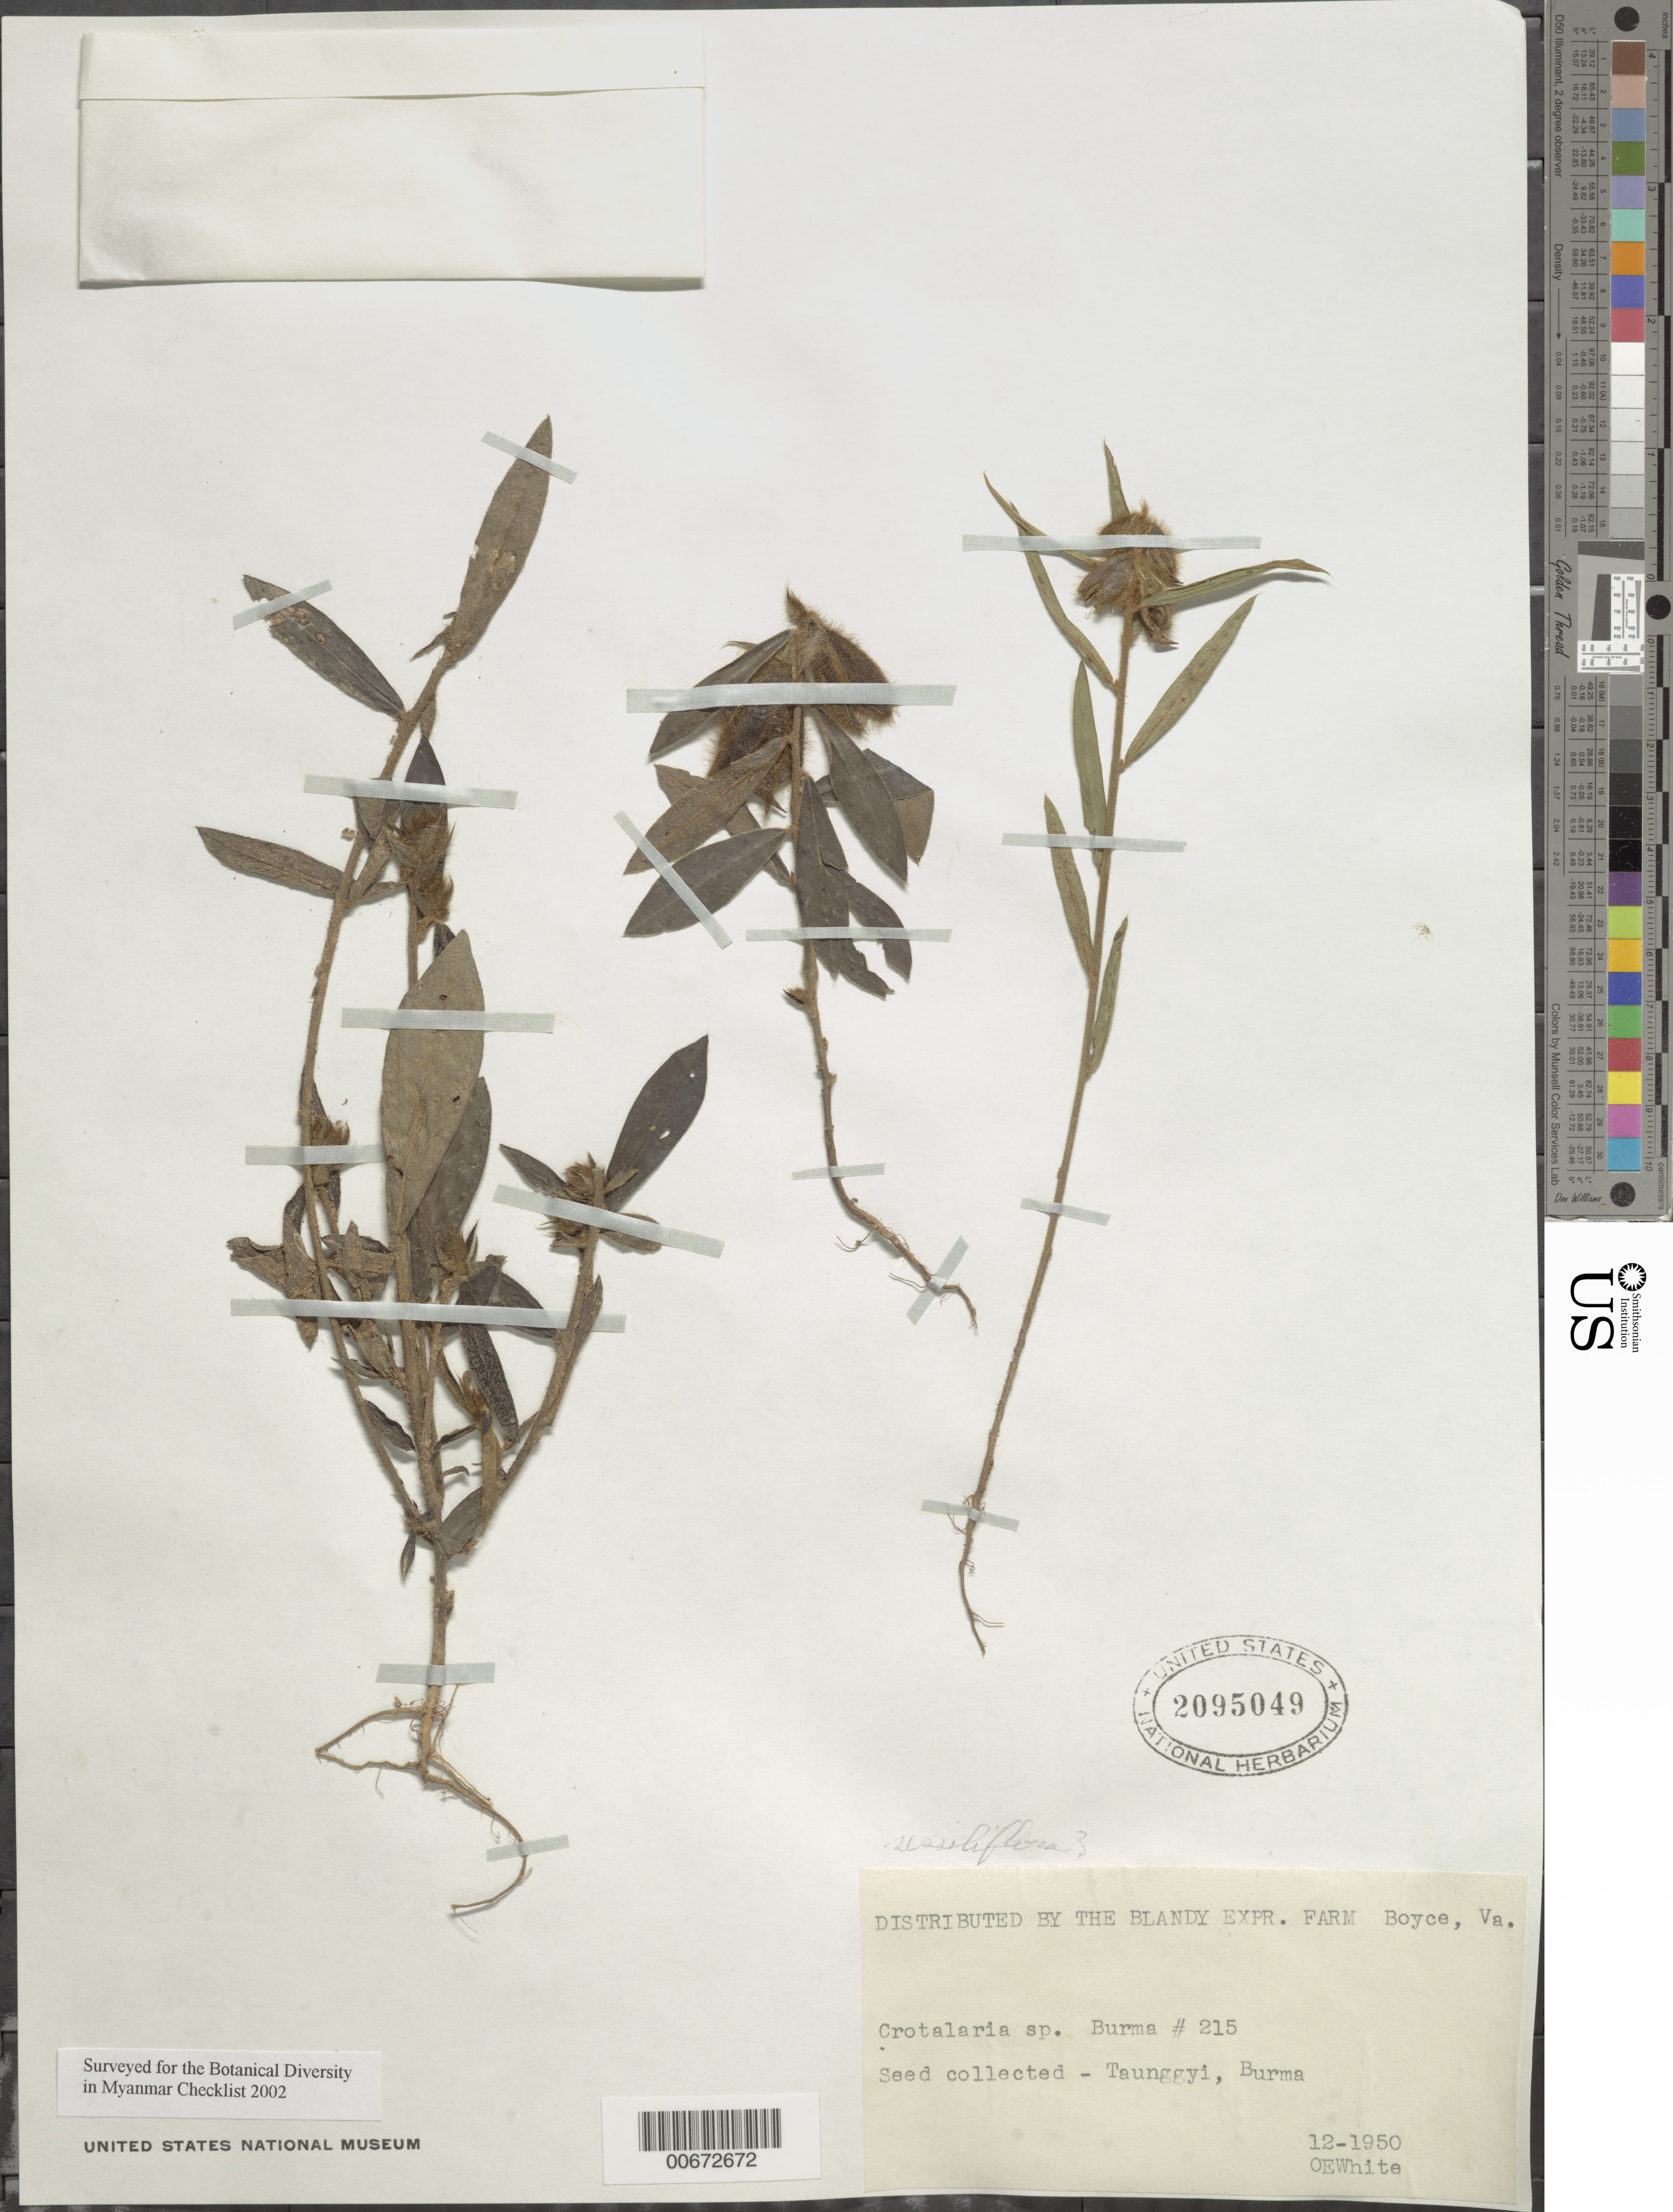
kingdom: Plantae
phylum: Tracheophyta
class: Magnoliopsida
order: Fabales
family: Fabaceae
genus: Crotalaria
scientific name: Crotalaria sessilifolia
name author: L.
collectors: O. E. White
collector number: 215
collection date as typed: Dec 1950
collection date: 1950-12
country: Myanmar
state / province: Shan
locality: Taunggyi.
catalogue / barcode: US 2095049